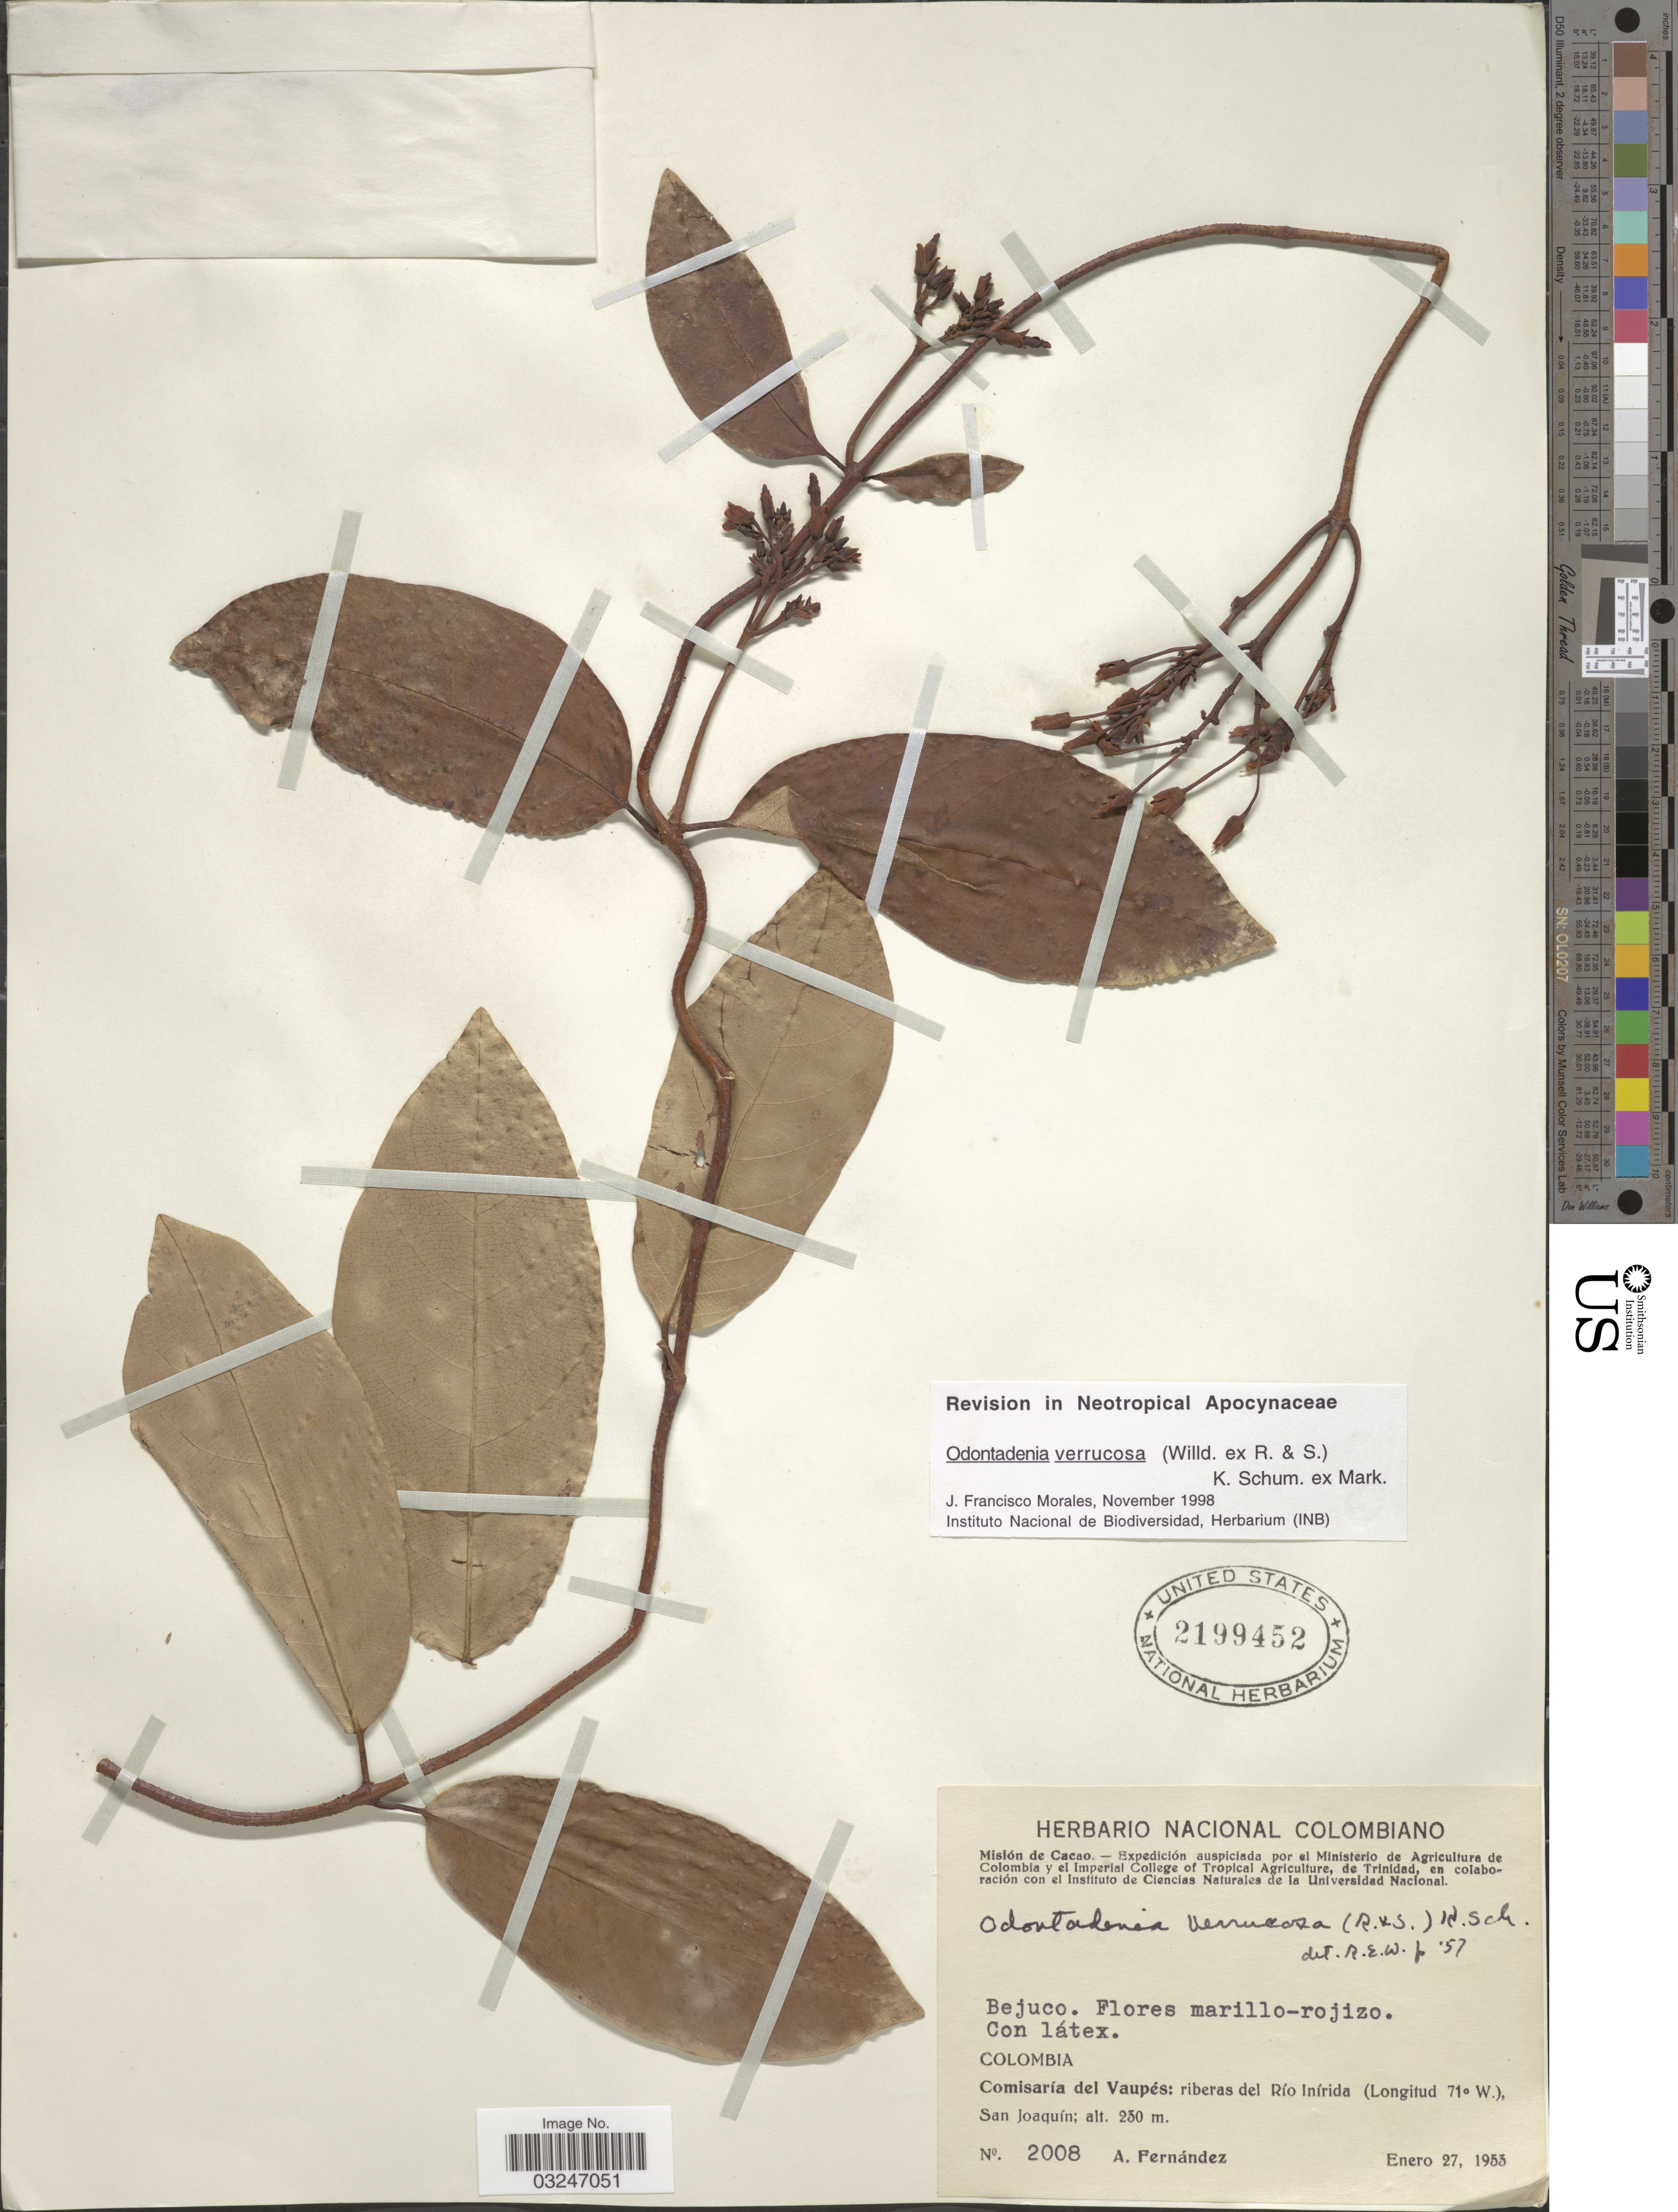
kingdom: Plantae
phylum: Tracheophyta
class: Magnoliopsida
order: Gentianales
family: Apocynaceae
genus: Odontadenia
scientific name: Odontadenia verrucosa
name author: (Willd. ex Roem. & Schult.) K. Schum. ex Markgr.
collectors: A. Fernández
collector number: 2008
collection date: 1953-01-27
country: Colombia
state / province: Vaupés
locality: Comisaría del Vaupés: riberas del Río Inírida. San Joaquín.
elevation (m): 230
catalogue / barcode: US 2199452